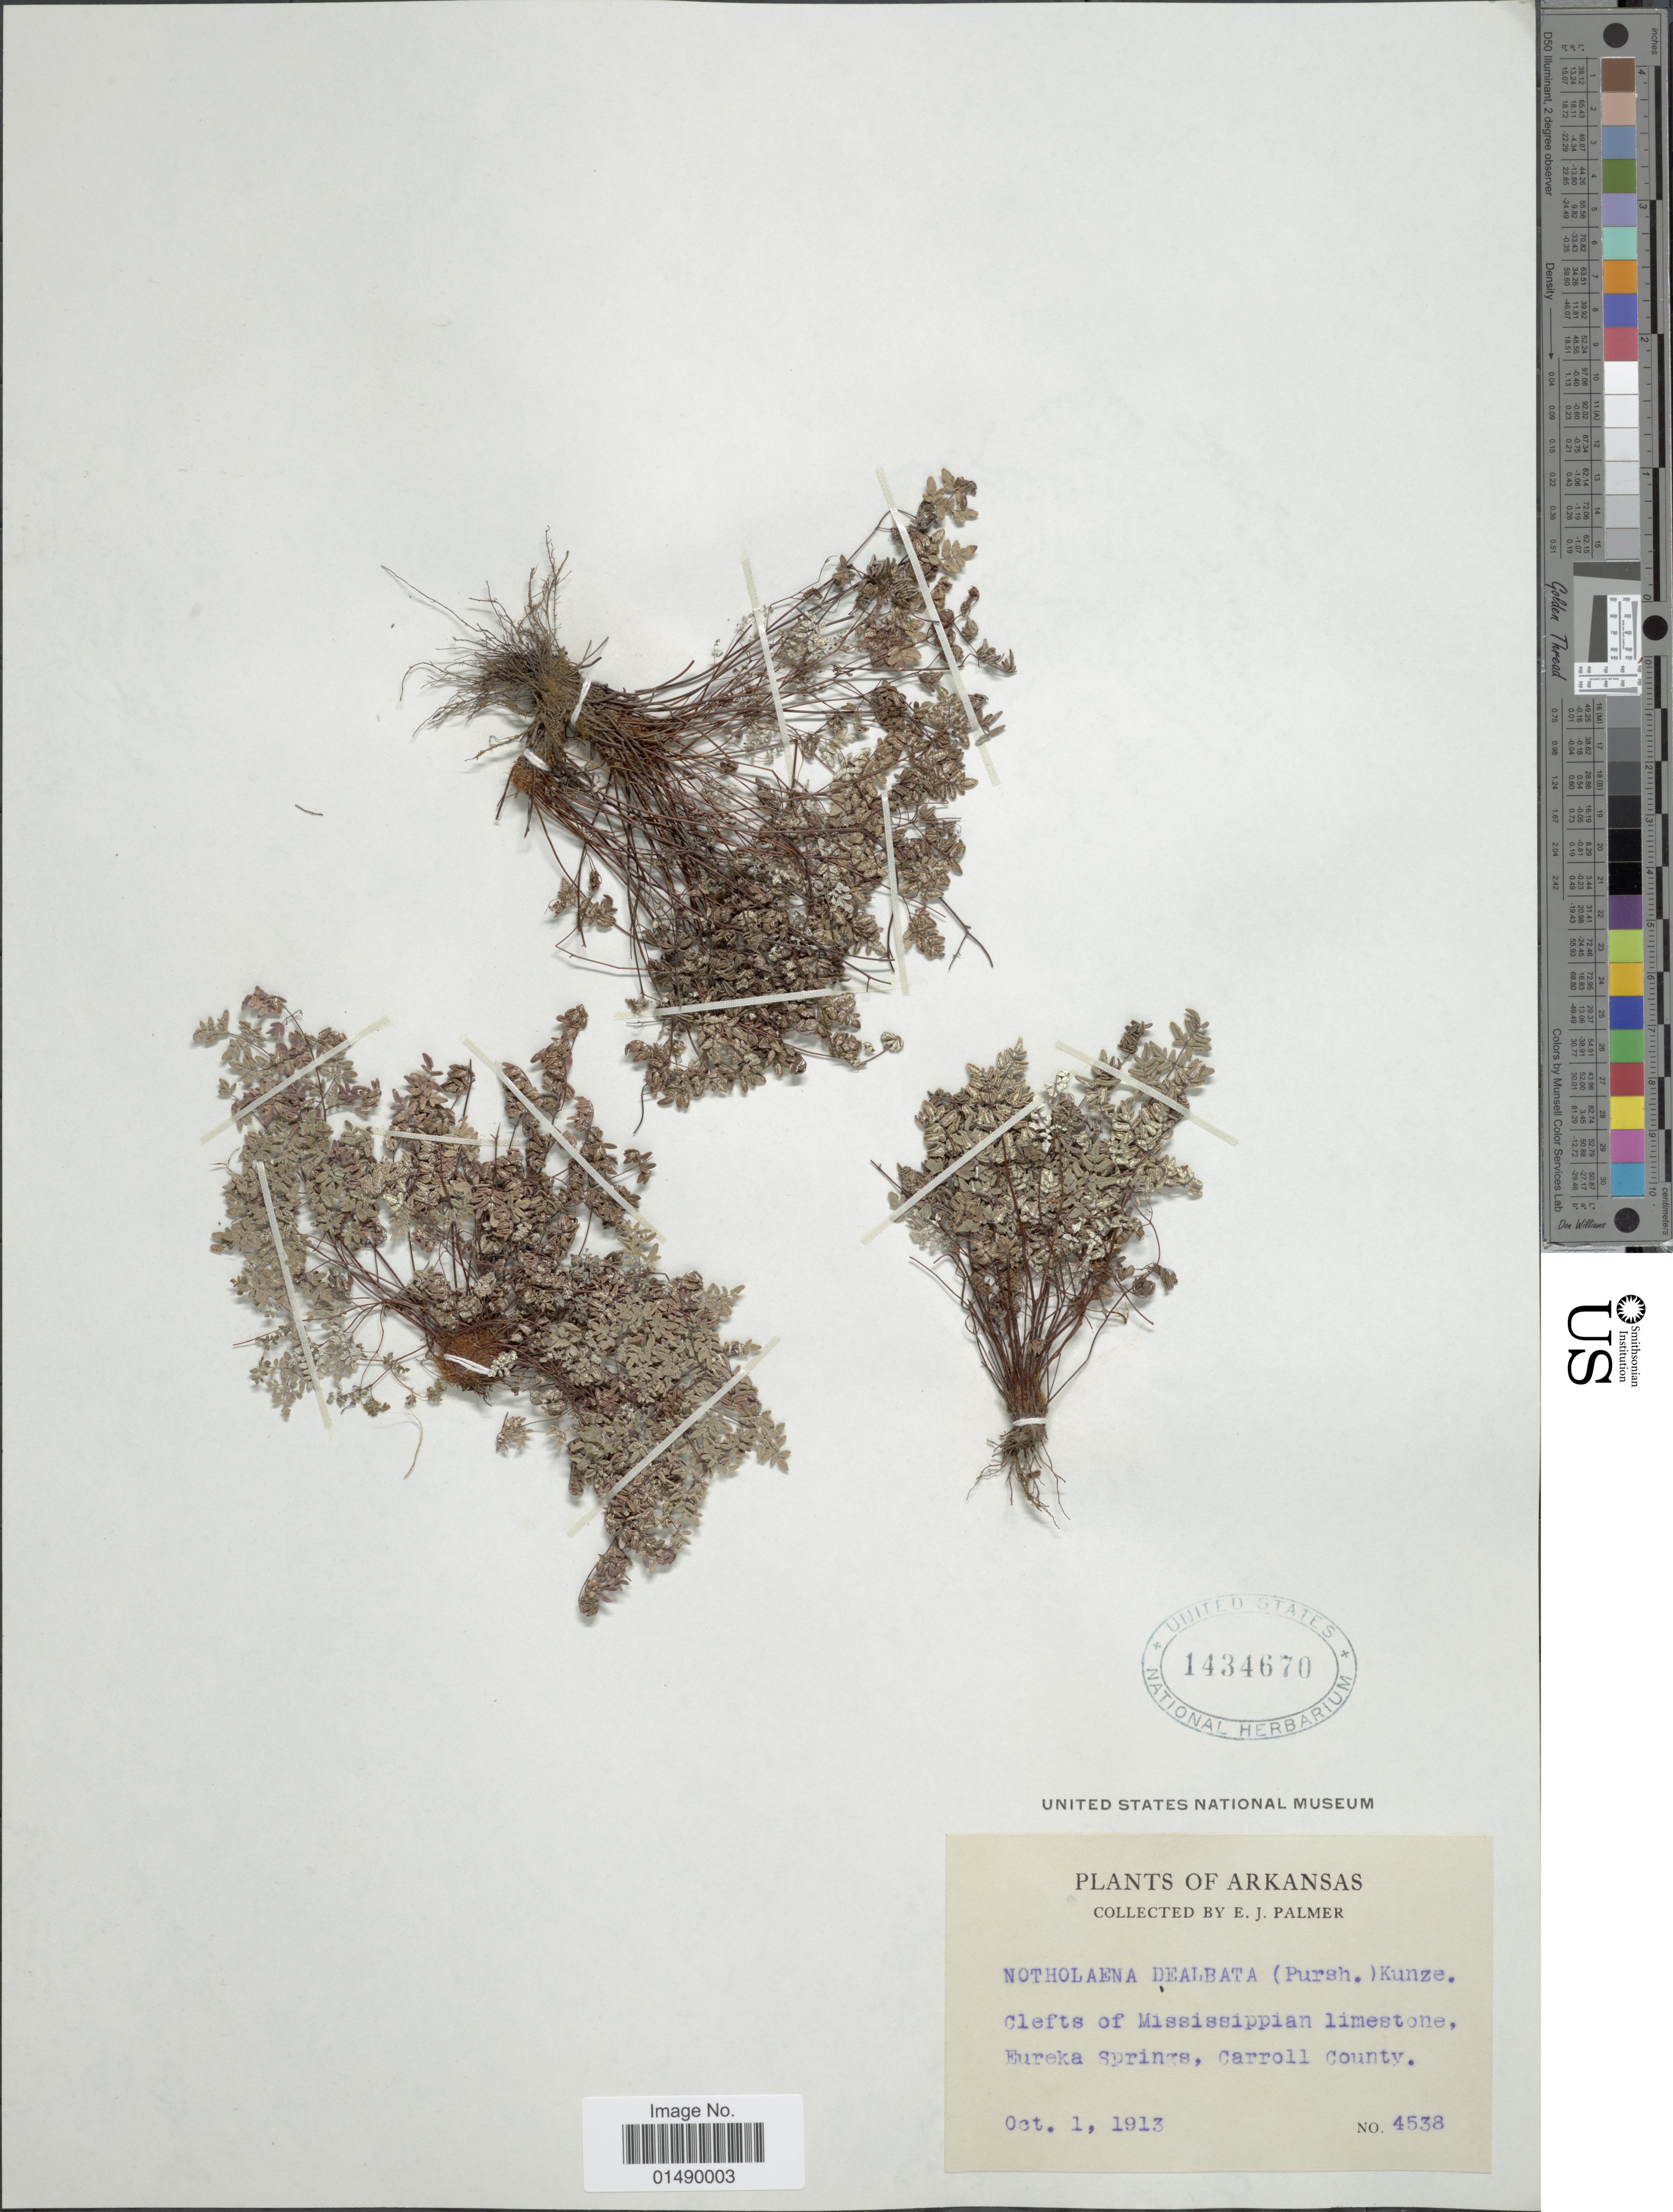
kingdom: Plantae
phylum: Tracheophyta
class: Polypodiopsida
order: Polypodiales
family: Pteridaceae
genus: Argyrochosma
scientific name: Argyrochosma dealbata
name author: (Pursh) Windham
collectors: E. J. Palmer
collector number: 4538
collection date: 1913-10-01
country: United States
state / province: Arkansas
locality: Arkansas, Clefts of Mississippian limestone, Eureka Springs, Carroll County.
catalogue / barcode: US 1434670